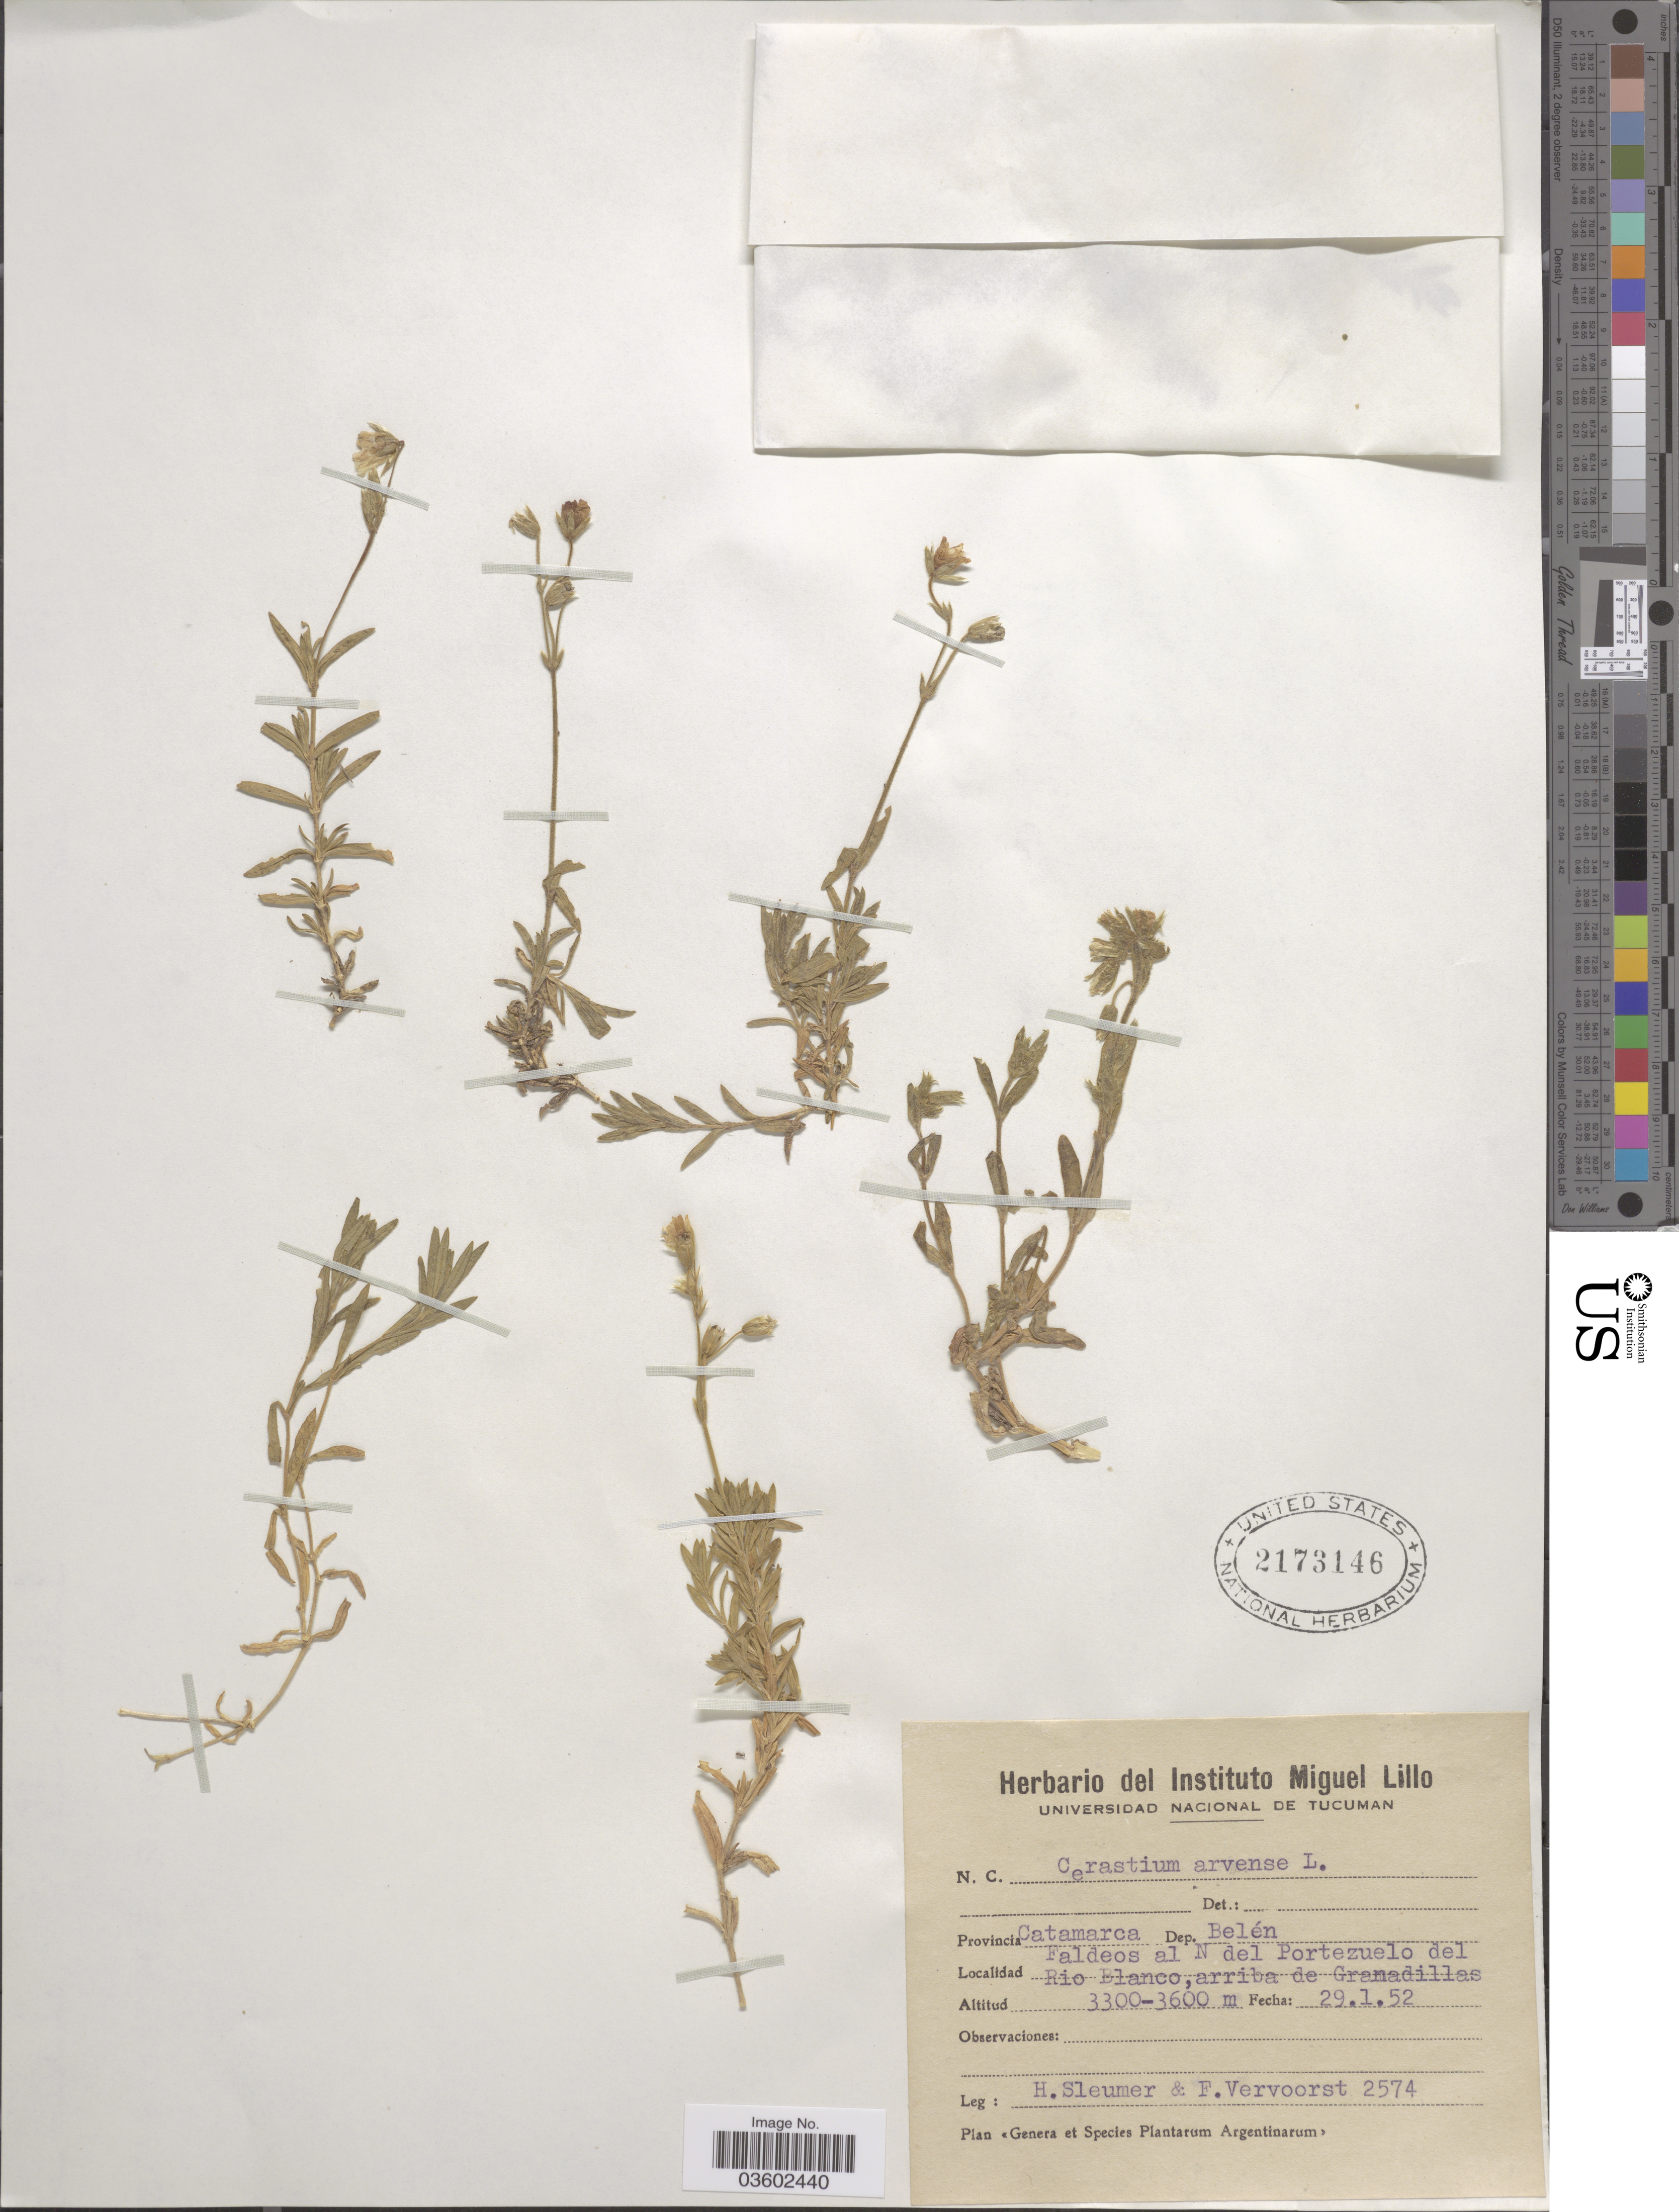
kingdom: Plantae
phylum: Tracheophyta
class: Magnoliopsida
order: Caryophyllales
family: Caryophyllaceae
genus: Cerastium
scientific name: Cerastium arvense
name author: L.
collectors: H. O. Sleumer & F. Vervoorst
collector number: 2574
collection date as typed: Transcribed d/m/y: 29/1/52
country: Argentina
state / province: Catamarca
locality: Dep. Belén. Faldeos al N del Portezuelo del Rio Blanco, arriba de Granadillas.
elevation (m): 3300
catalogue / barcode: US 2173146